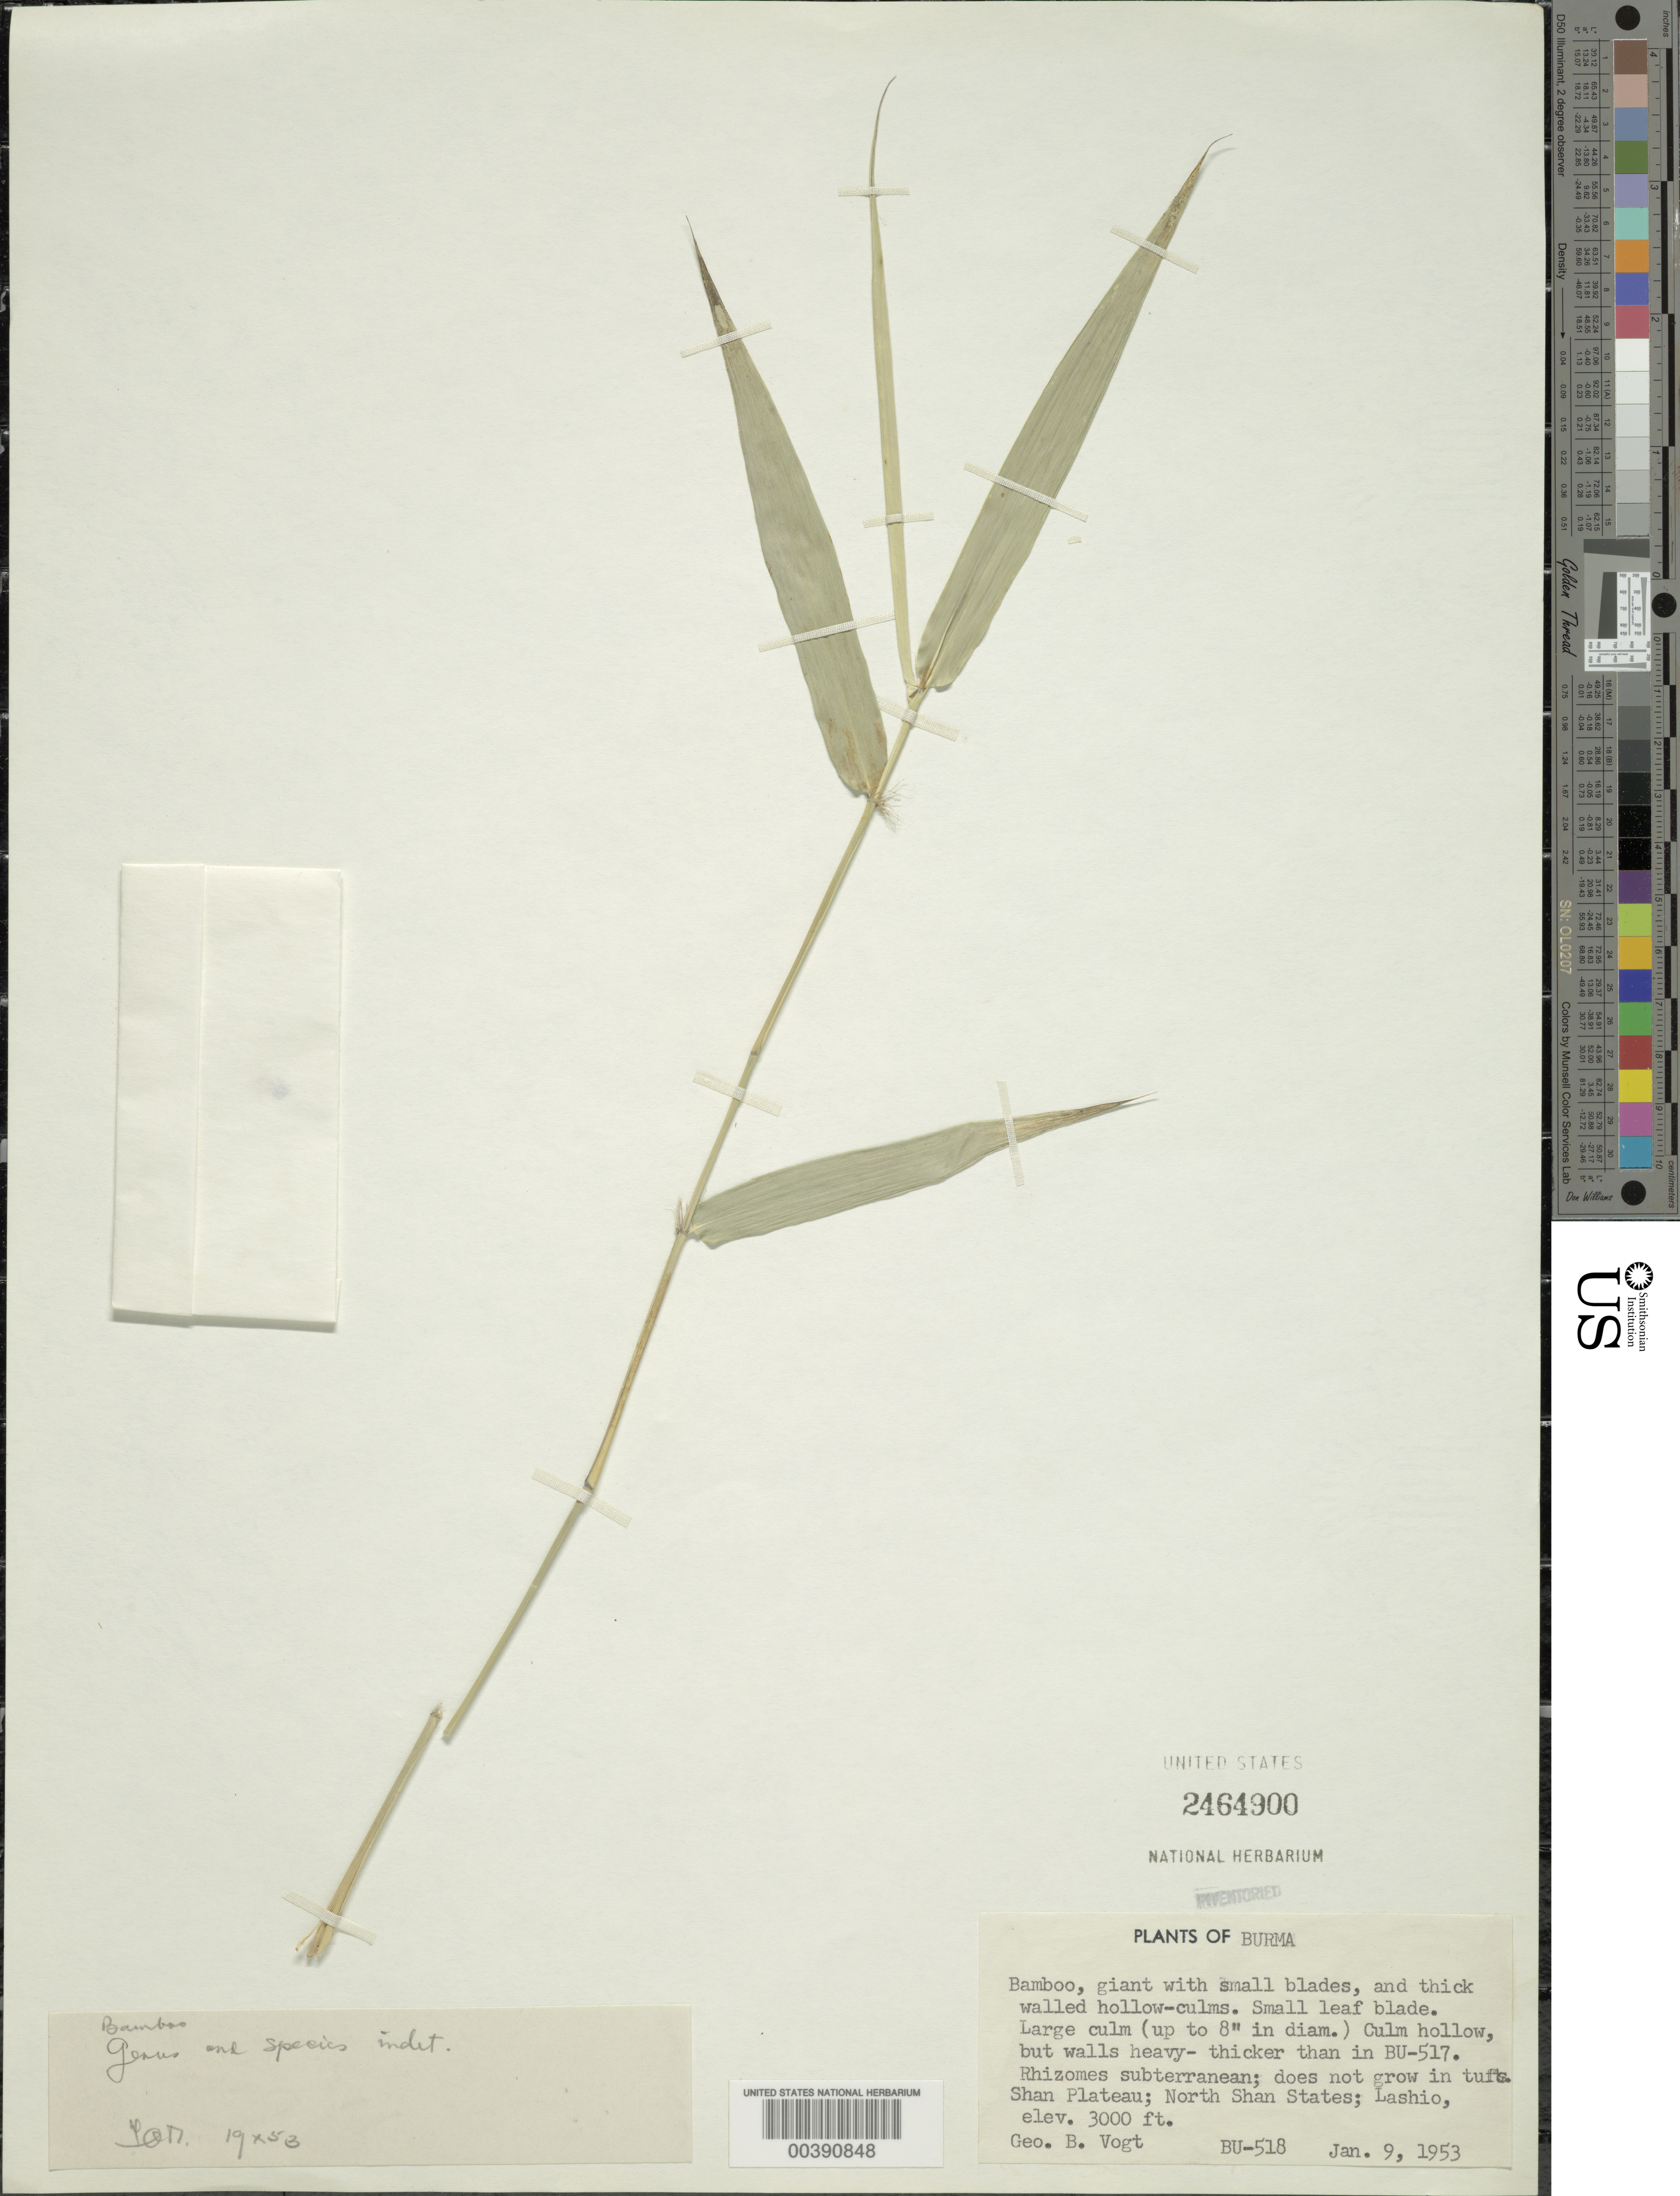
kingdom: Plantae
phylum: Tracheophyta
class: Liliopsida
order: Poales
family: Poaceae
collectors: G. B. Vogt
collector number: Bu-518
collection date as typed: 09 Jan 1953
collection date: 1953-01-09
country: Myanmar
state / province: Shan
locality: Lashio, Shan Plateau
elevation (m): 915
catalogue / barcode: US 2464900